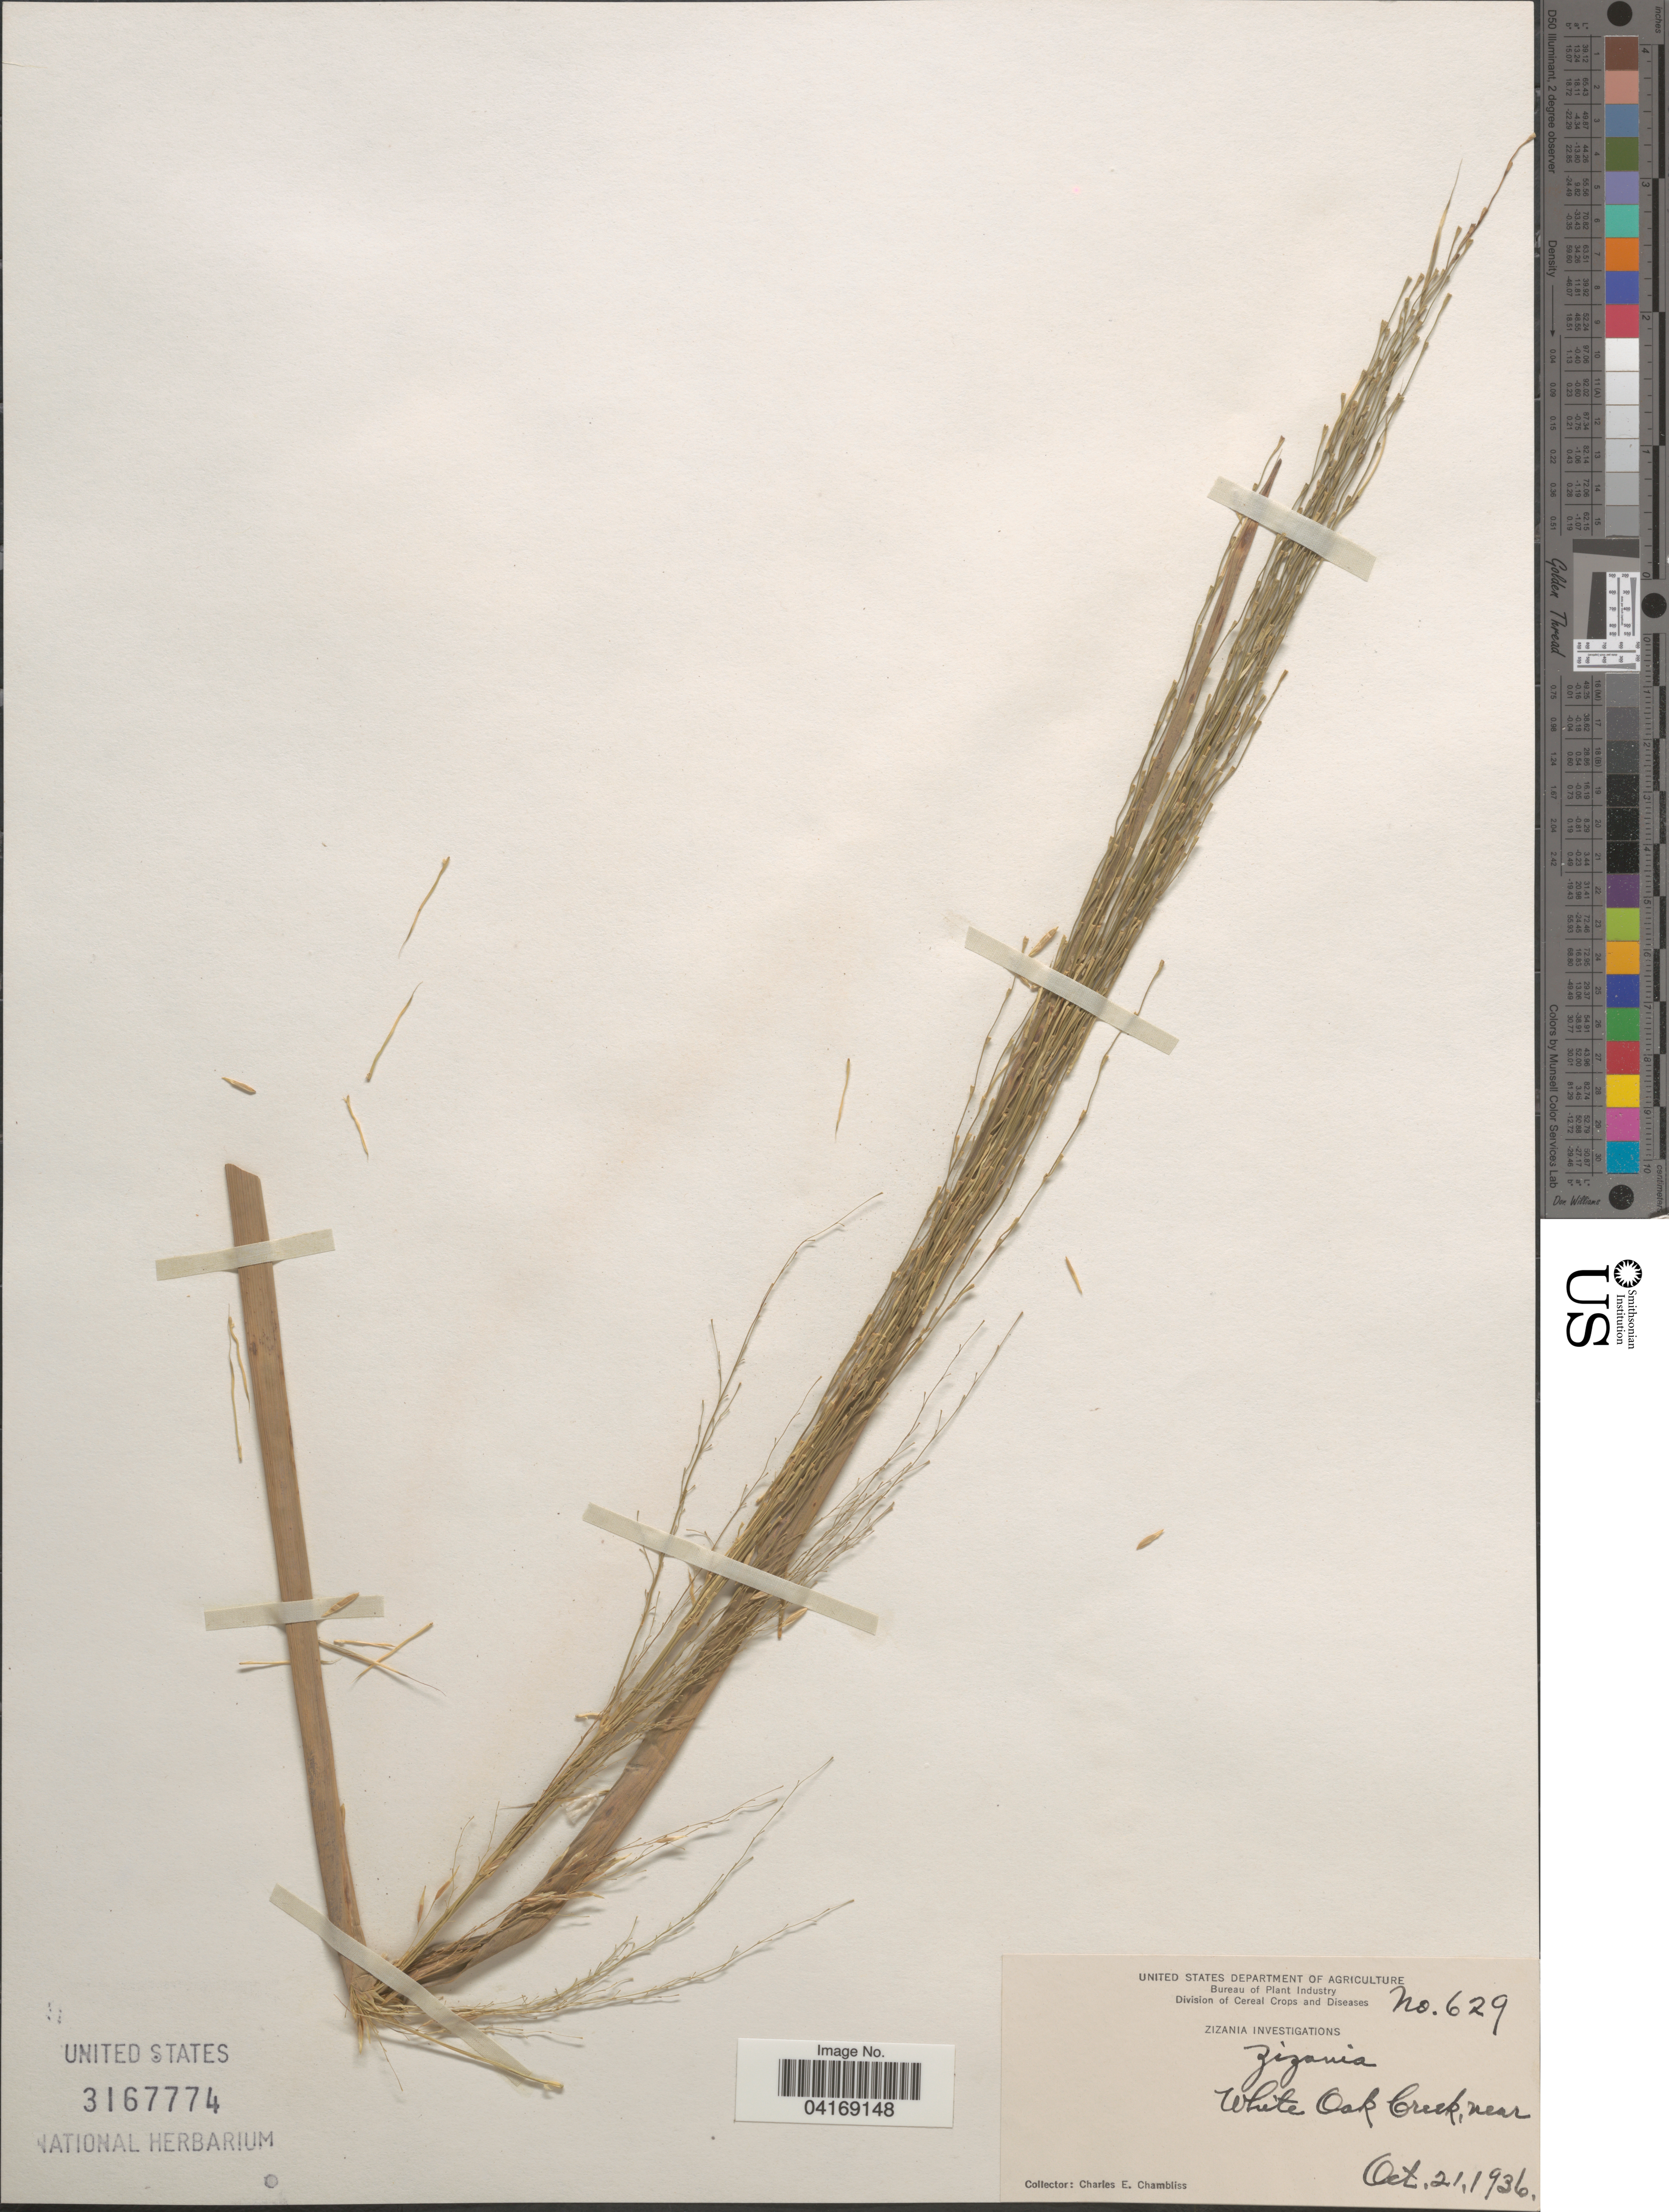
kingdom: Plantae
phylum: Tracheophyta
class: Liliopsida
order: Poales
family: Poaceae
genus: Zizania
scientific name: Zizania sp.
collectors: C. Chambliss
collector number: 629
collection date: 1936-10-21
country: United States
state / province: Tennessee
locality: White Oak Creek, near.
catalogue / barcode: US 3167774